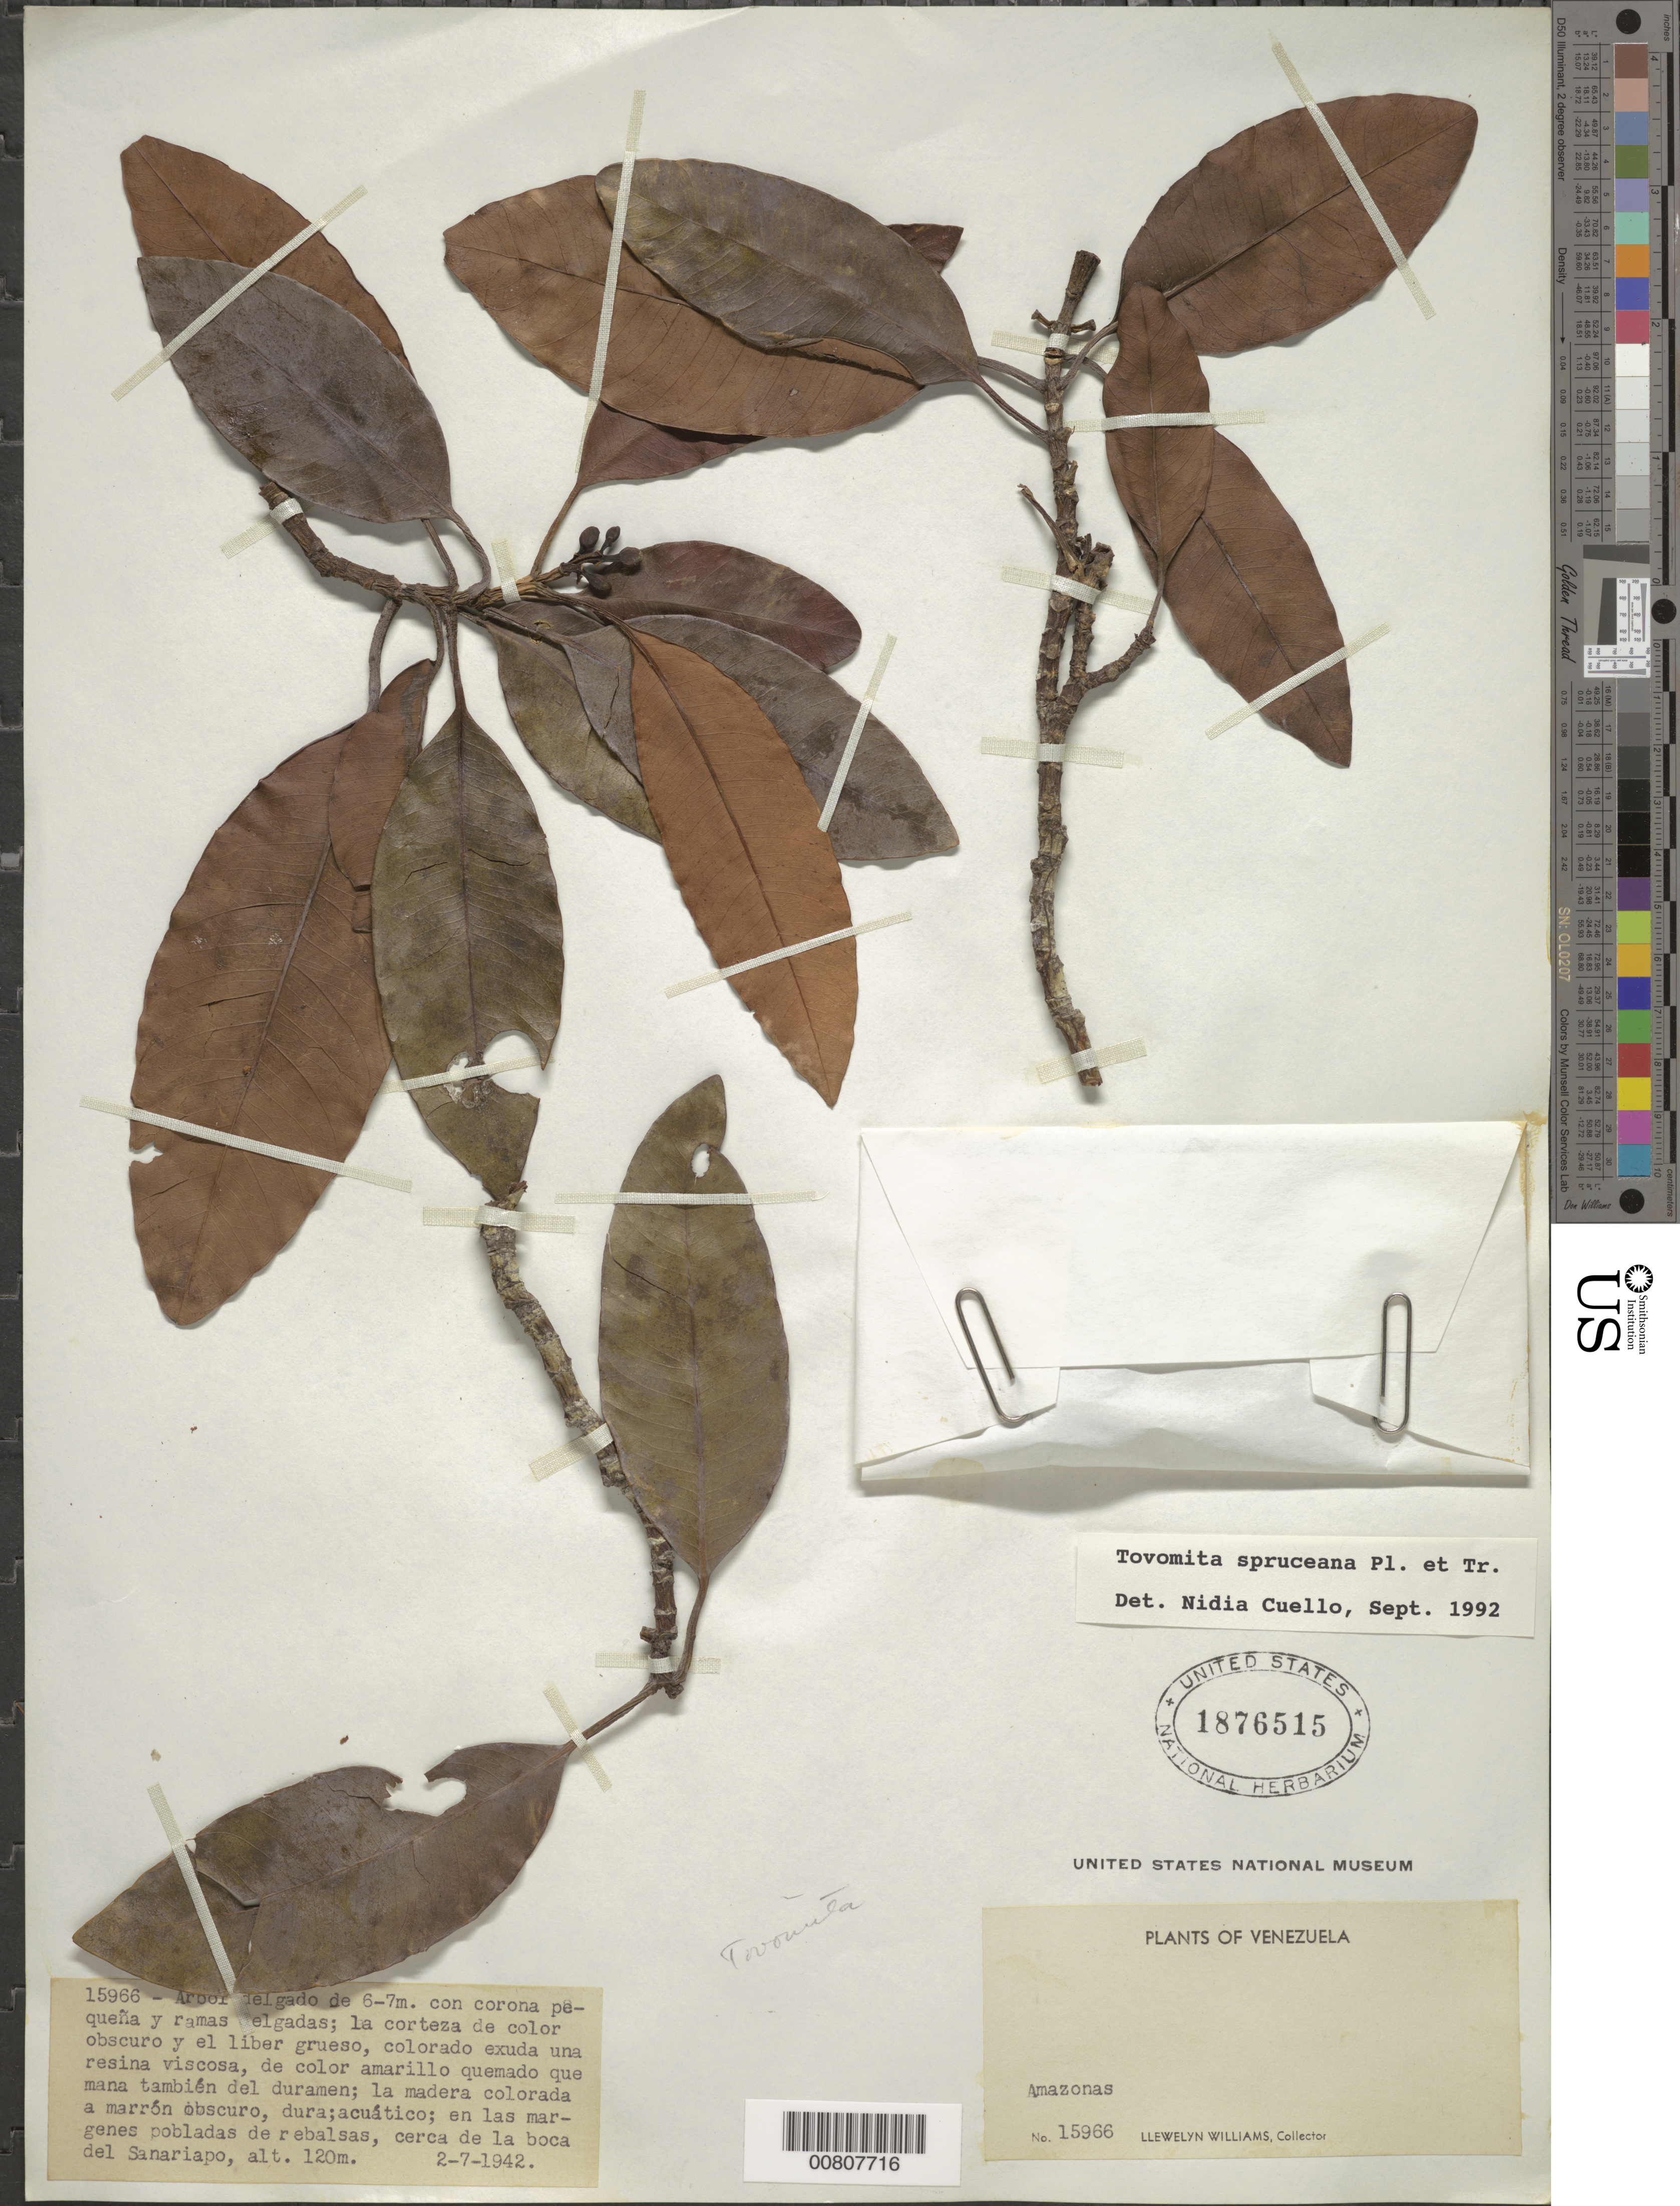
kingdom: Plantae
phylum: Tracheophyta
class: Magnoliopsida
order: Malpighiales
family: Clusiaceae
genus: Tovomita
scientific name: Tovomita spruceana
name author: Planch. & Triana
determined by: Cuello, Nidia L.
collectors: Ll. Williams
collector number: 15966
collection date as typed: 2-Jul-42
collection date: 1942-07-02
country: Venezuela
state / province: Amazonas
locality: Boca de Sanariapo, arriba del Raudal de Maipures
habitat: Acuático; las margenes pobladas de rebalsas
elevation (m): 120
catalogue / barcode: US 1876515